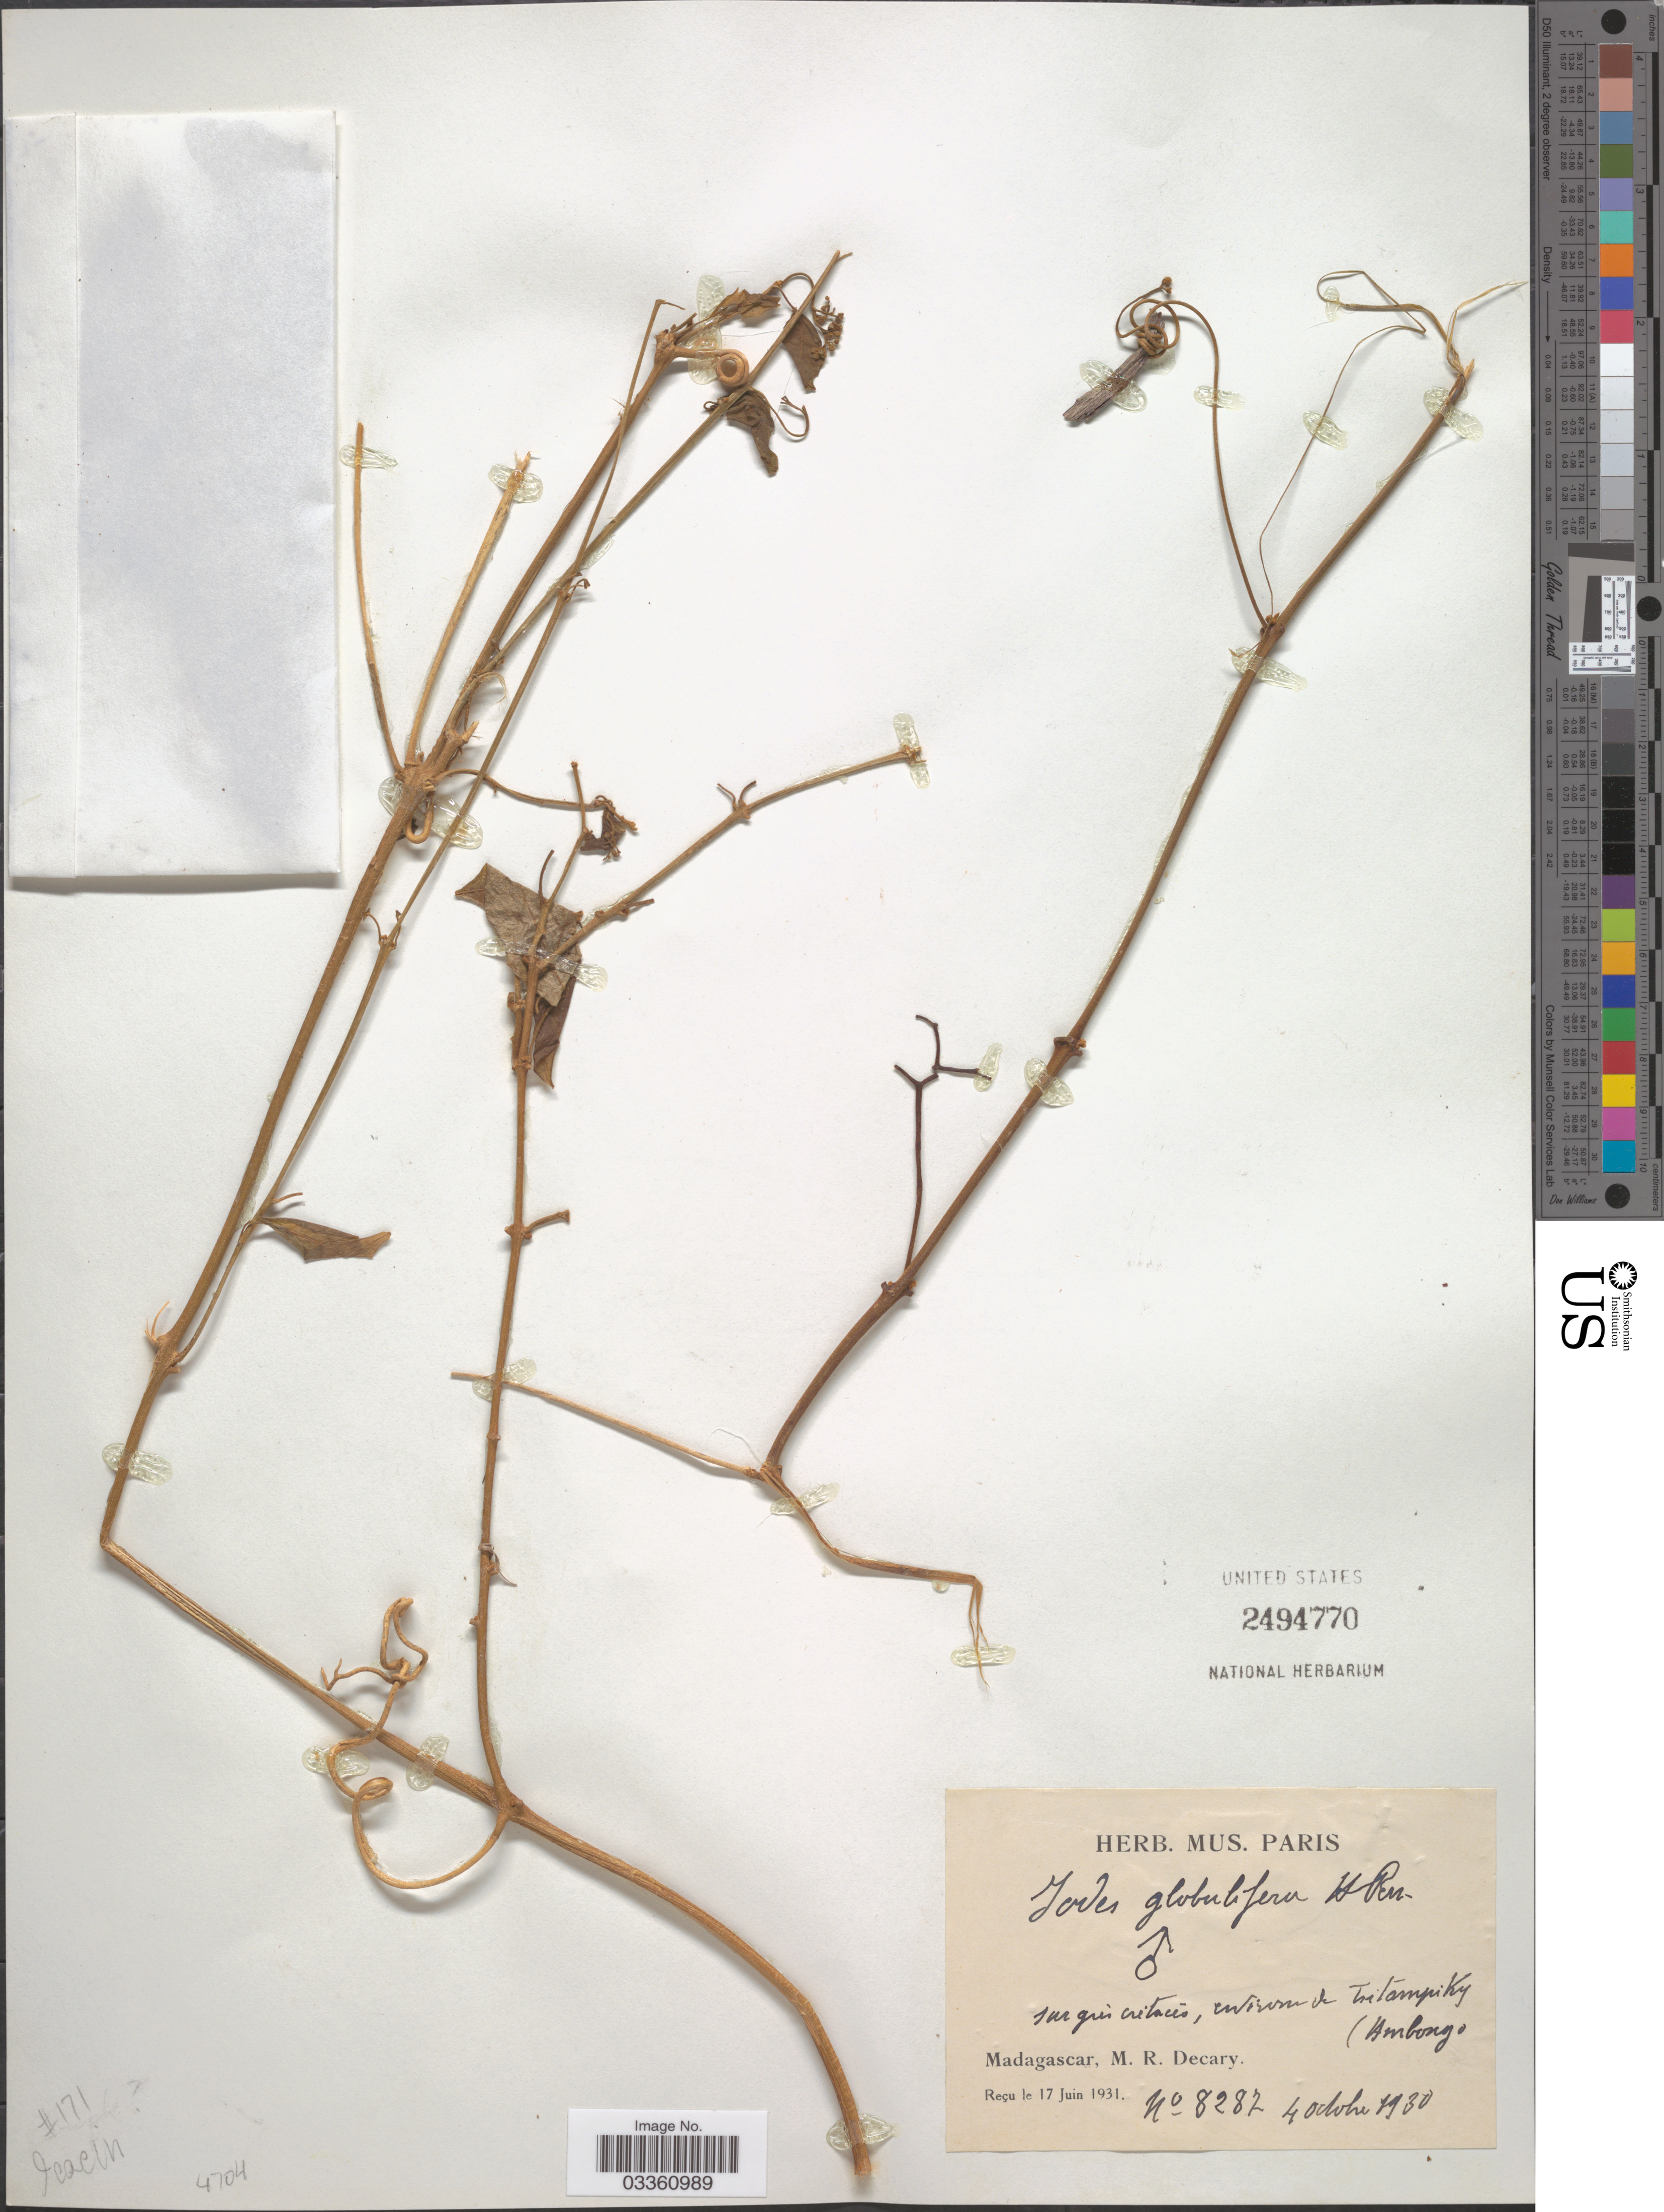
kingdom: Plantae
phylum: Tracheophyta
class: Magnoliopsida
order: Icacinales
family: Icacinaceae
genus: Iodes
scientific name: Iodes globulifera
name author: H. Perrier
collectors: R. Decary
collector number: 8287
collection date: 1930-10-04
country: Madagascar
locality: Ambongo. [unsure placement]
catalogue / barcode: US 2494770